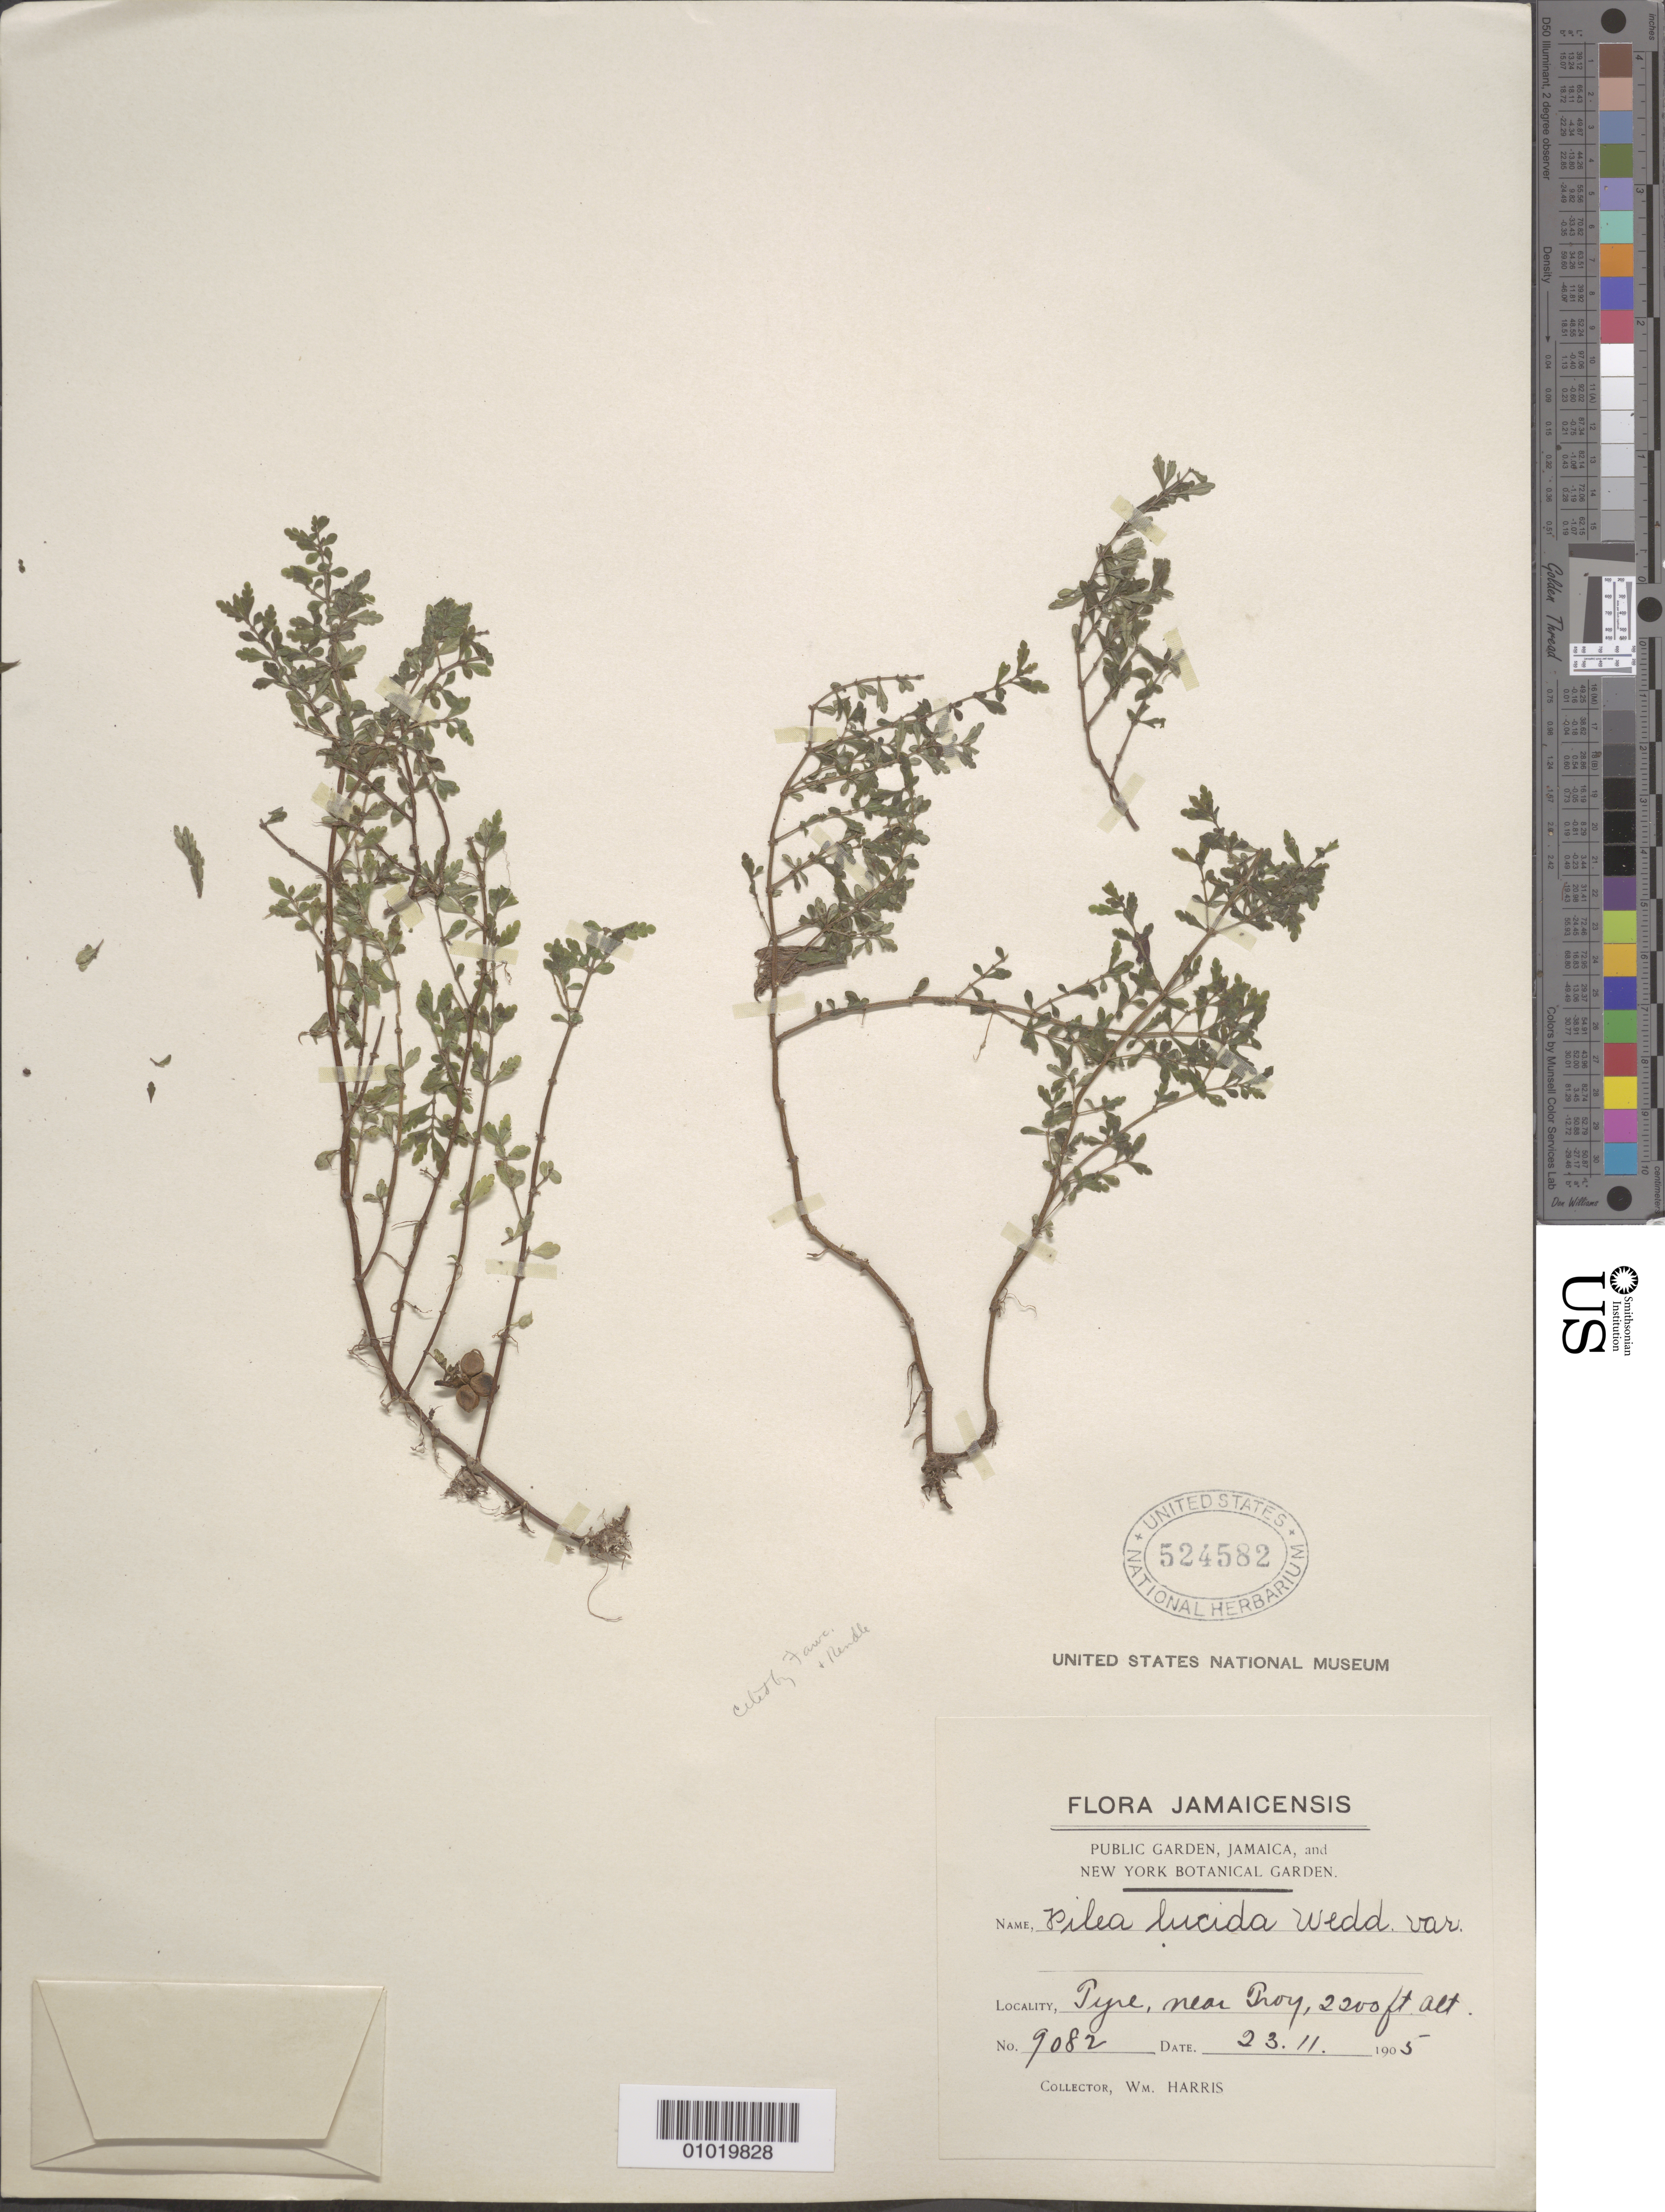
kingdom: Plantae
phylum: Tracheophyta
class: Magnoliopsida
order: Rosales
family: Urticaceae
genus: Pilea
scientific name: Pilea lucida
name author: (Sw.) Blume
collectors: W. Harris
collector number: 9082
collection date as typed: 23 Nov 1905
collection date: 1905-11-23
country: Jamaica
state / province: Trelawny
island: Jamaica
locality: Tyre, near Troy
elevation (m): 671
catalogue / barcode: US 524582